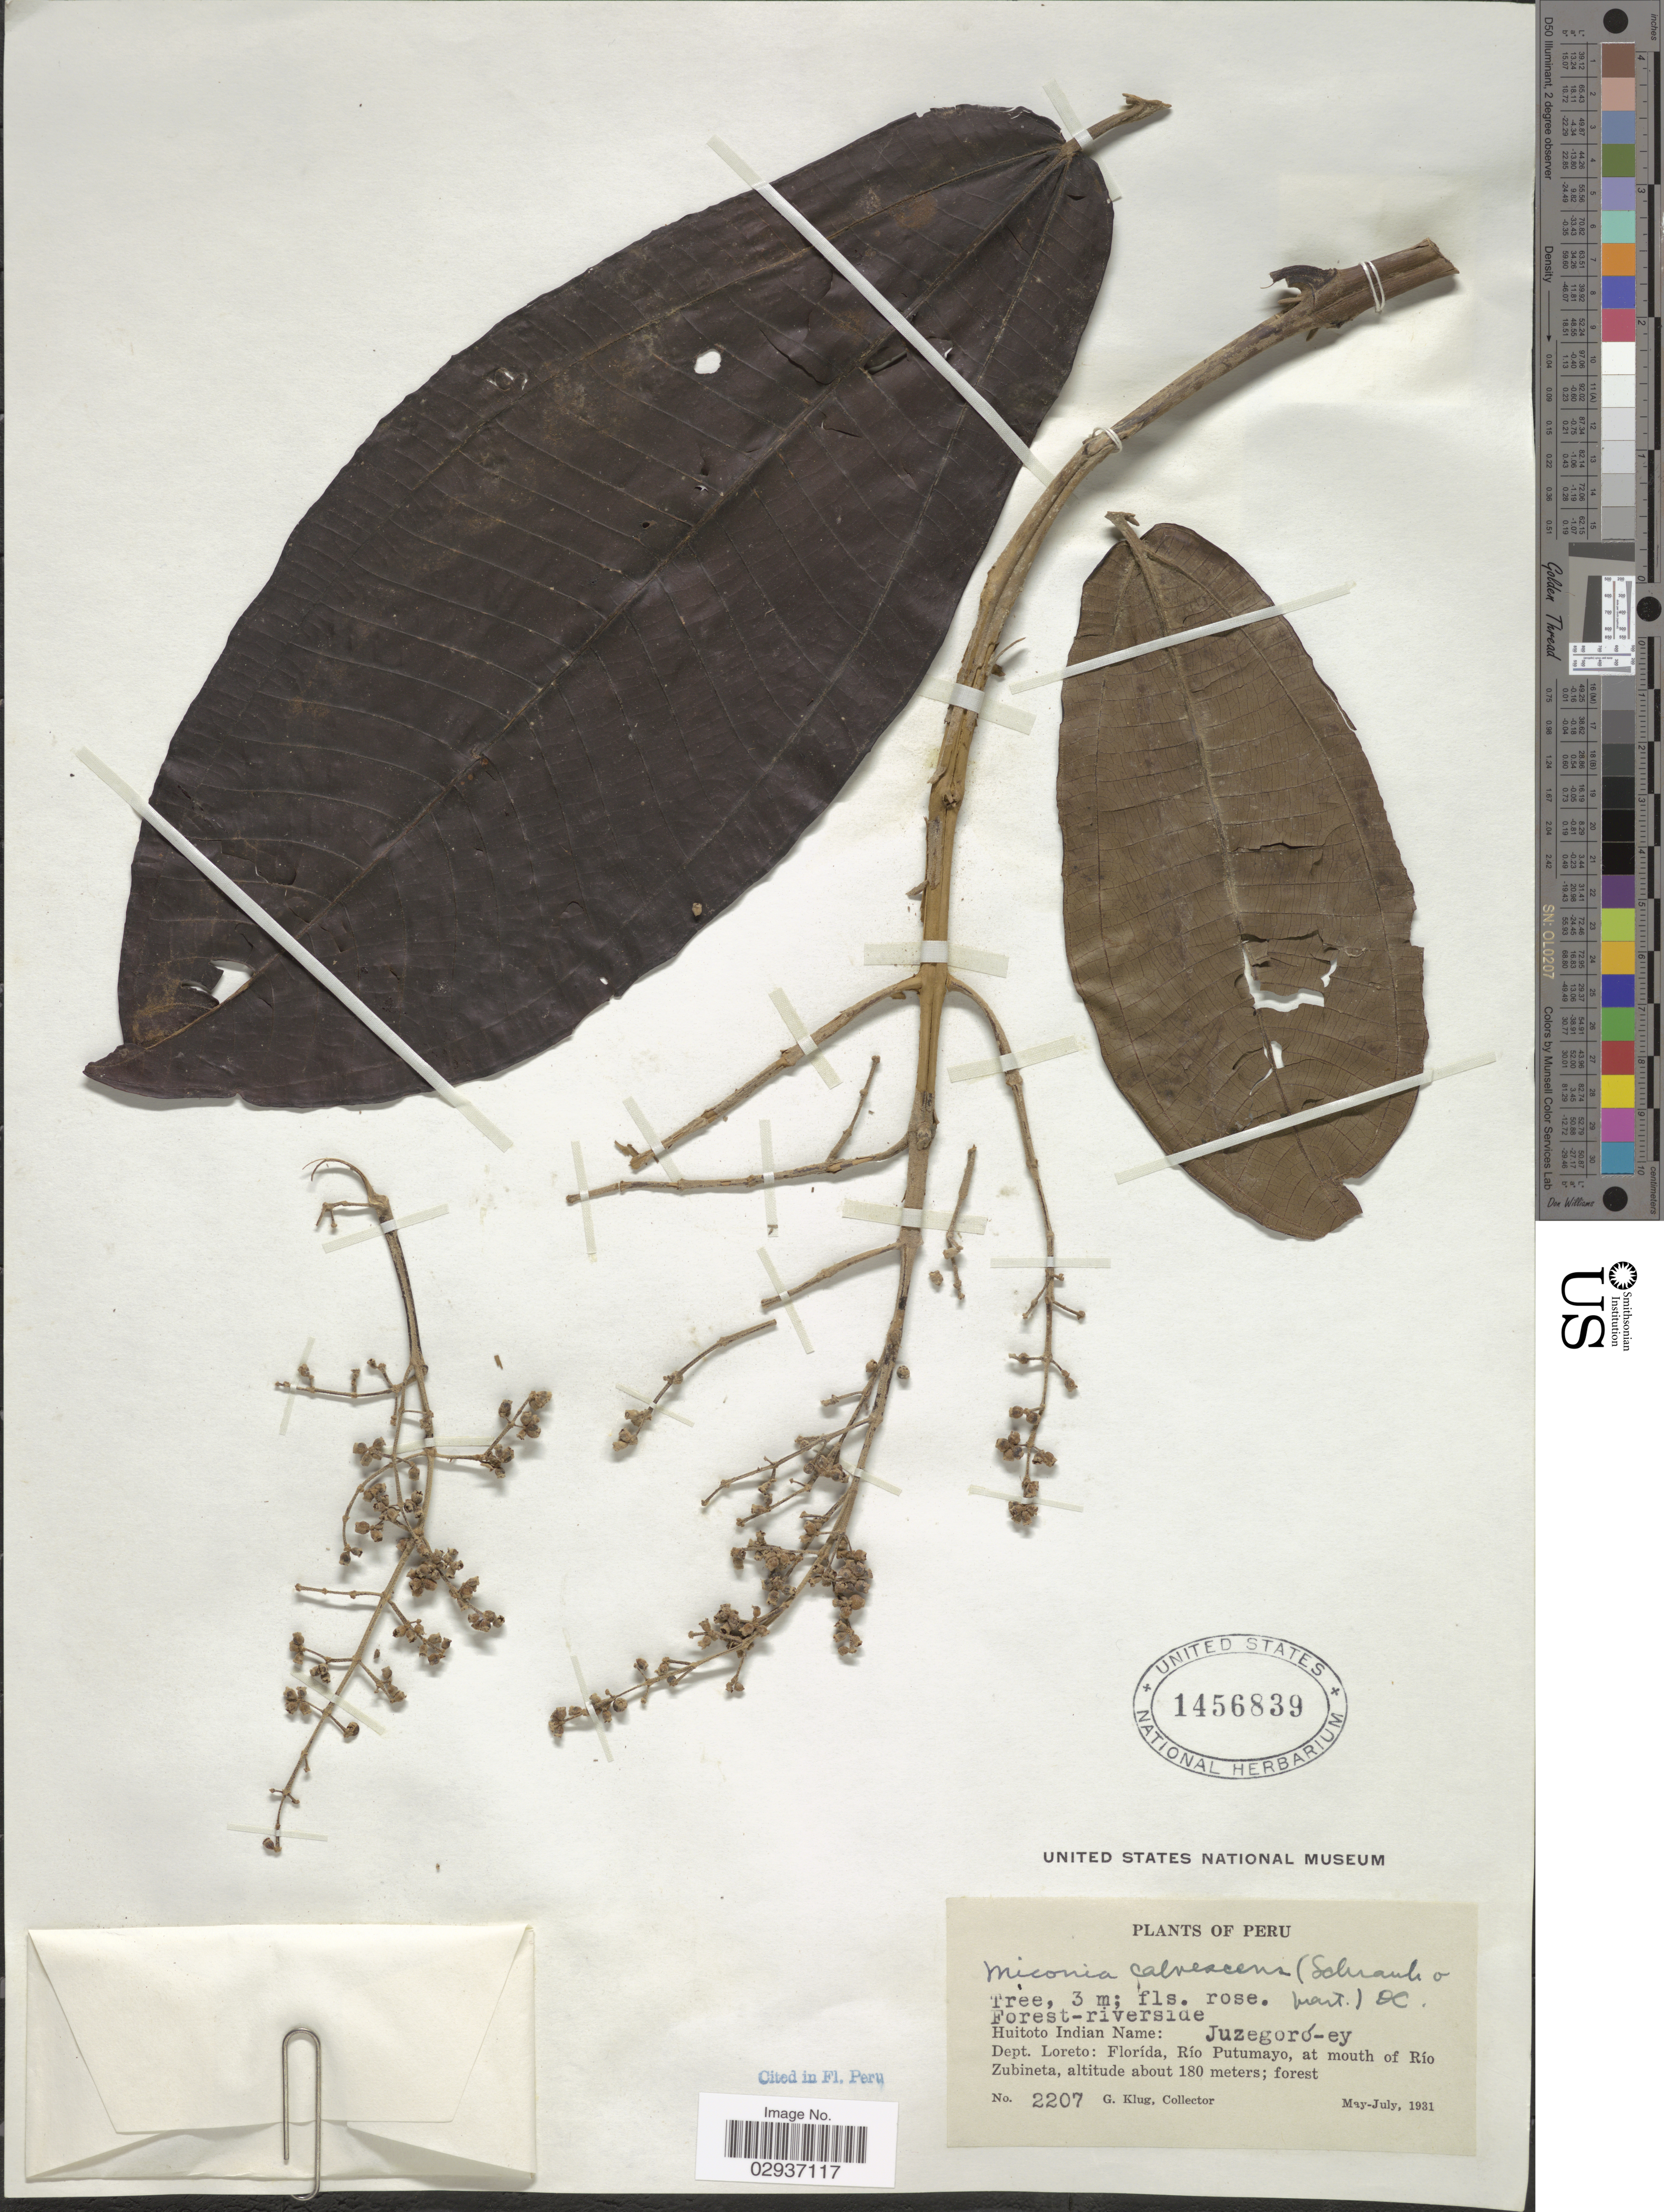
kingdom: Plantae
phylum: Tracheophyta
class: Magnoliopsida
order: Myrtales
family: Melastomataceae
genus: Miconia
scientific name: Miconia calvescens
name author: DC.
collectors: G. Klug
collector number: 2207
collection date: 1931-05/1931-07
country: Peru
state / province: Loreto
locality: Dept. Loreto: Florída, Río Putumayo, at mouth of Río Zubineta.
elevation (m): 180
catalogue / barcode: US 1456839